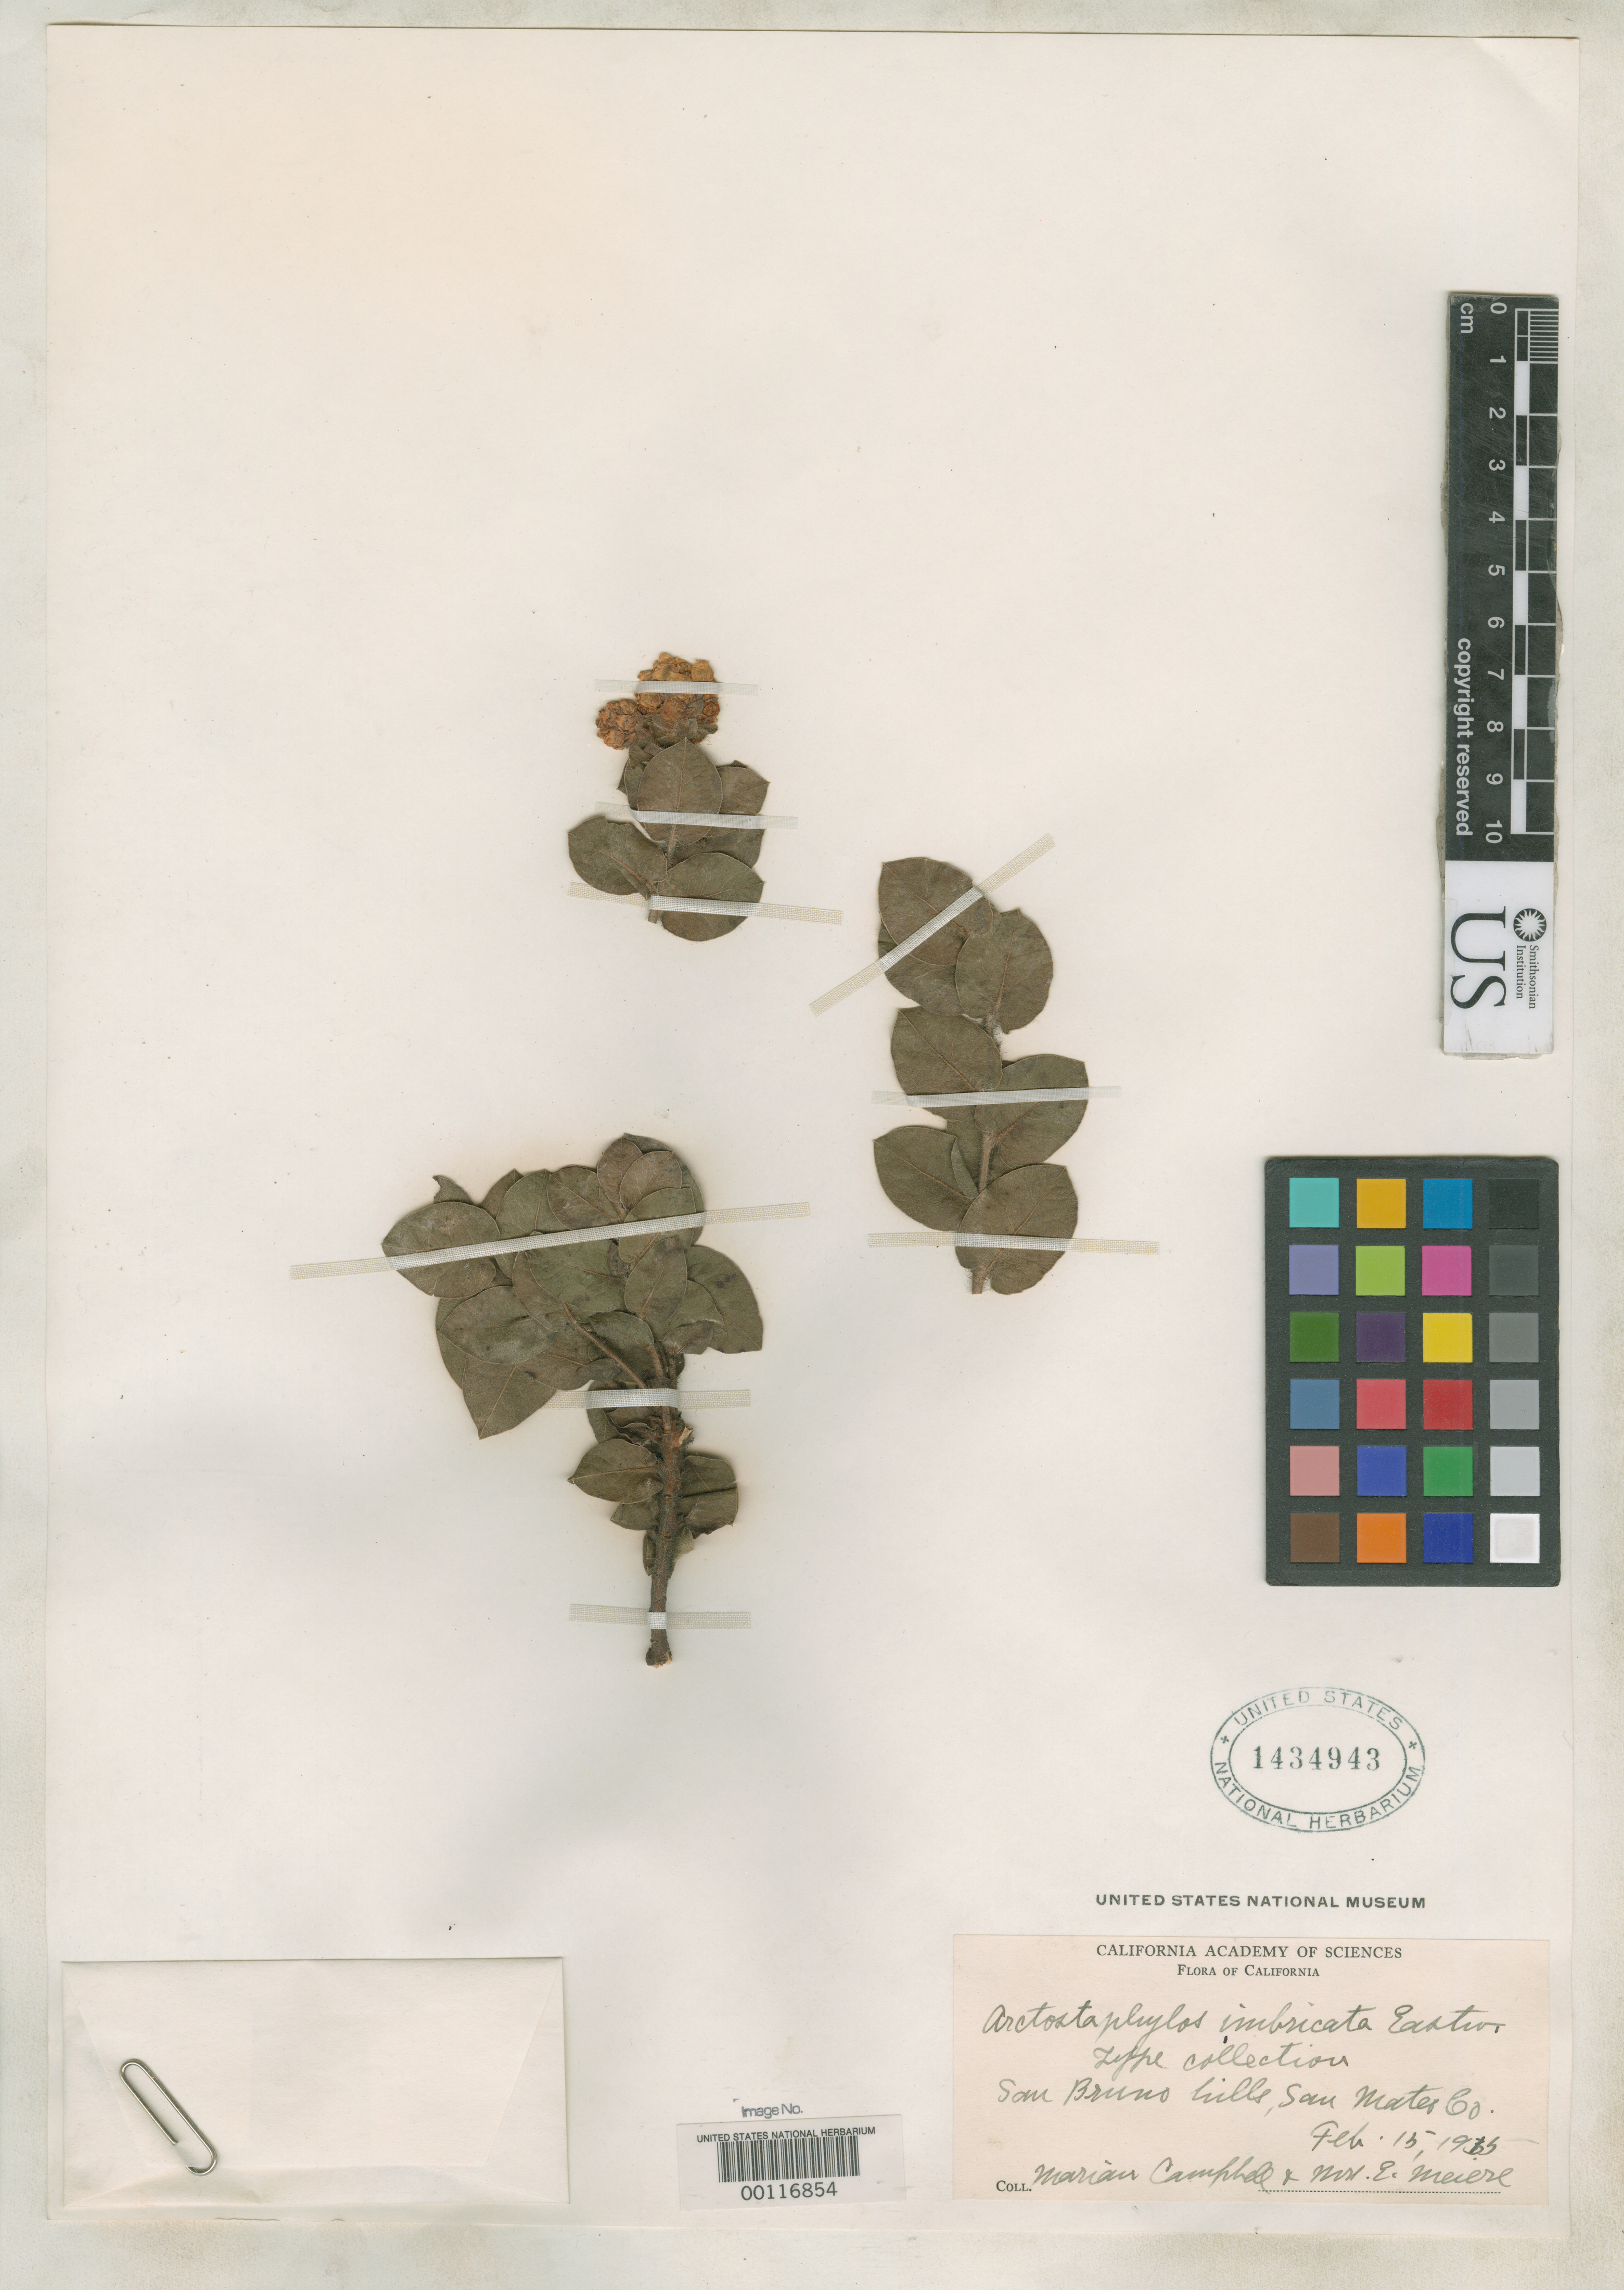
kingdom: Plantae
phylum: Tracheophyta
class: Magnoliopsida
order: Ericales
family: Ericaceae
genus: Arctostaphylos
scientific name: Arctostaphylos imbricata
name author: Eastw.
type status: Isosyntype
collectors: M. L. Campbell & E. Meiere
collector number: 38777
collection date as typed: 15 Feb 1915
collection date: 1915-02-15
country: United States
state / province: California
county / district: San Mateo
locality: San Bruno Hills.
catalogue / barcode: US 1434943